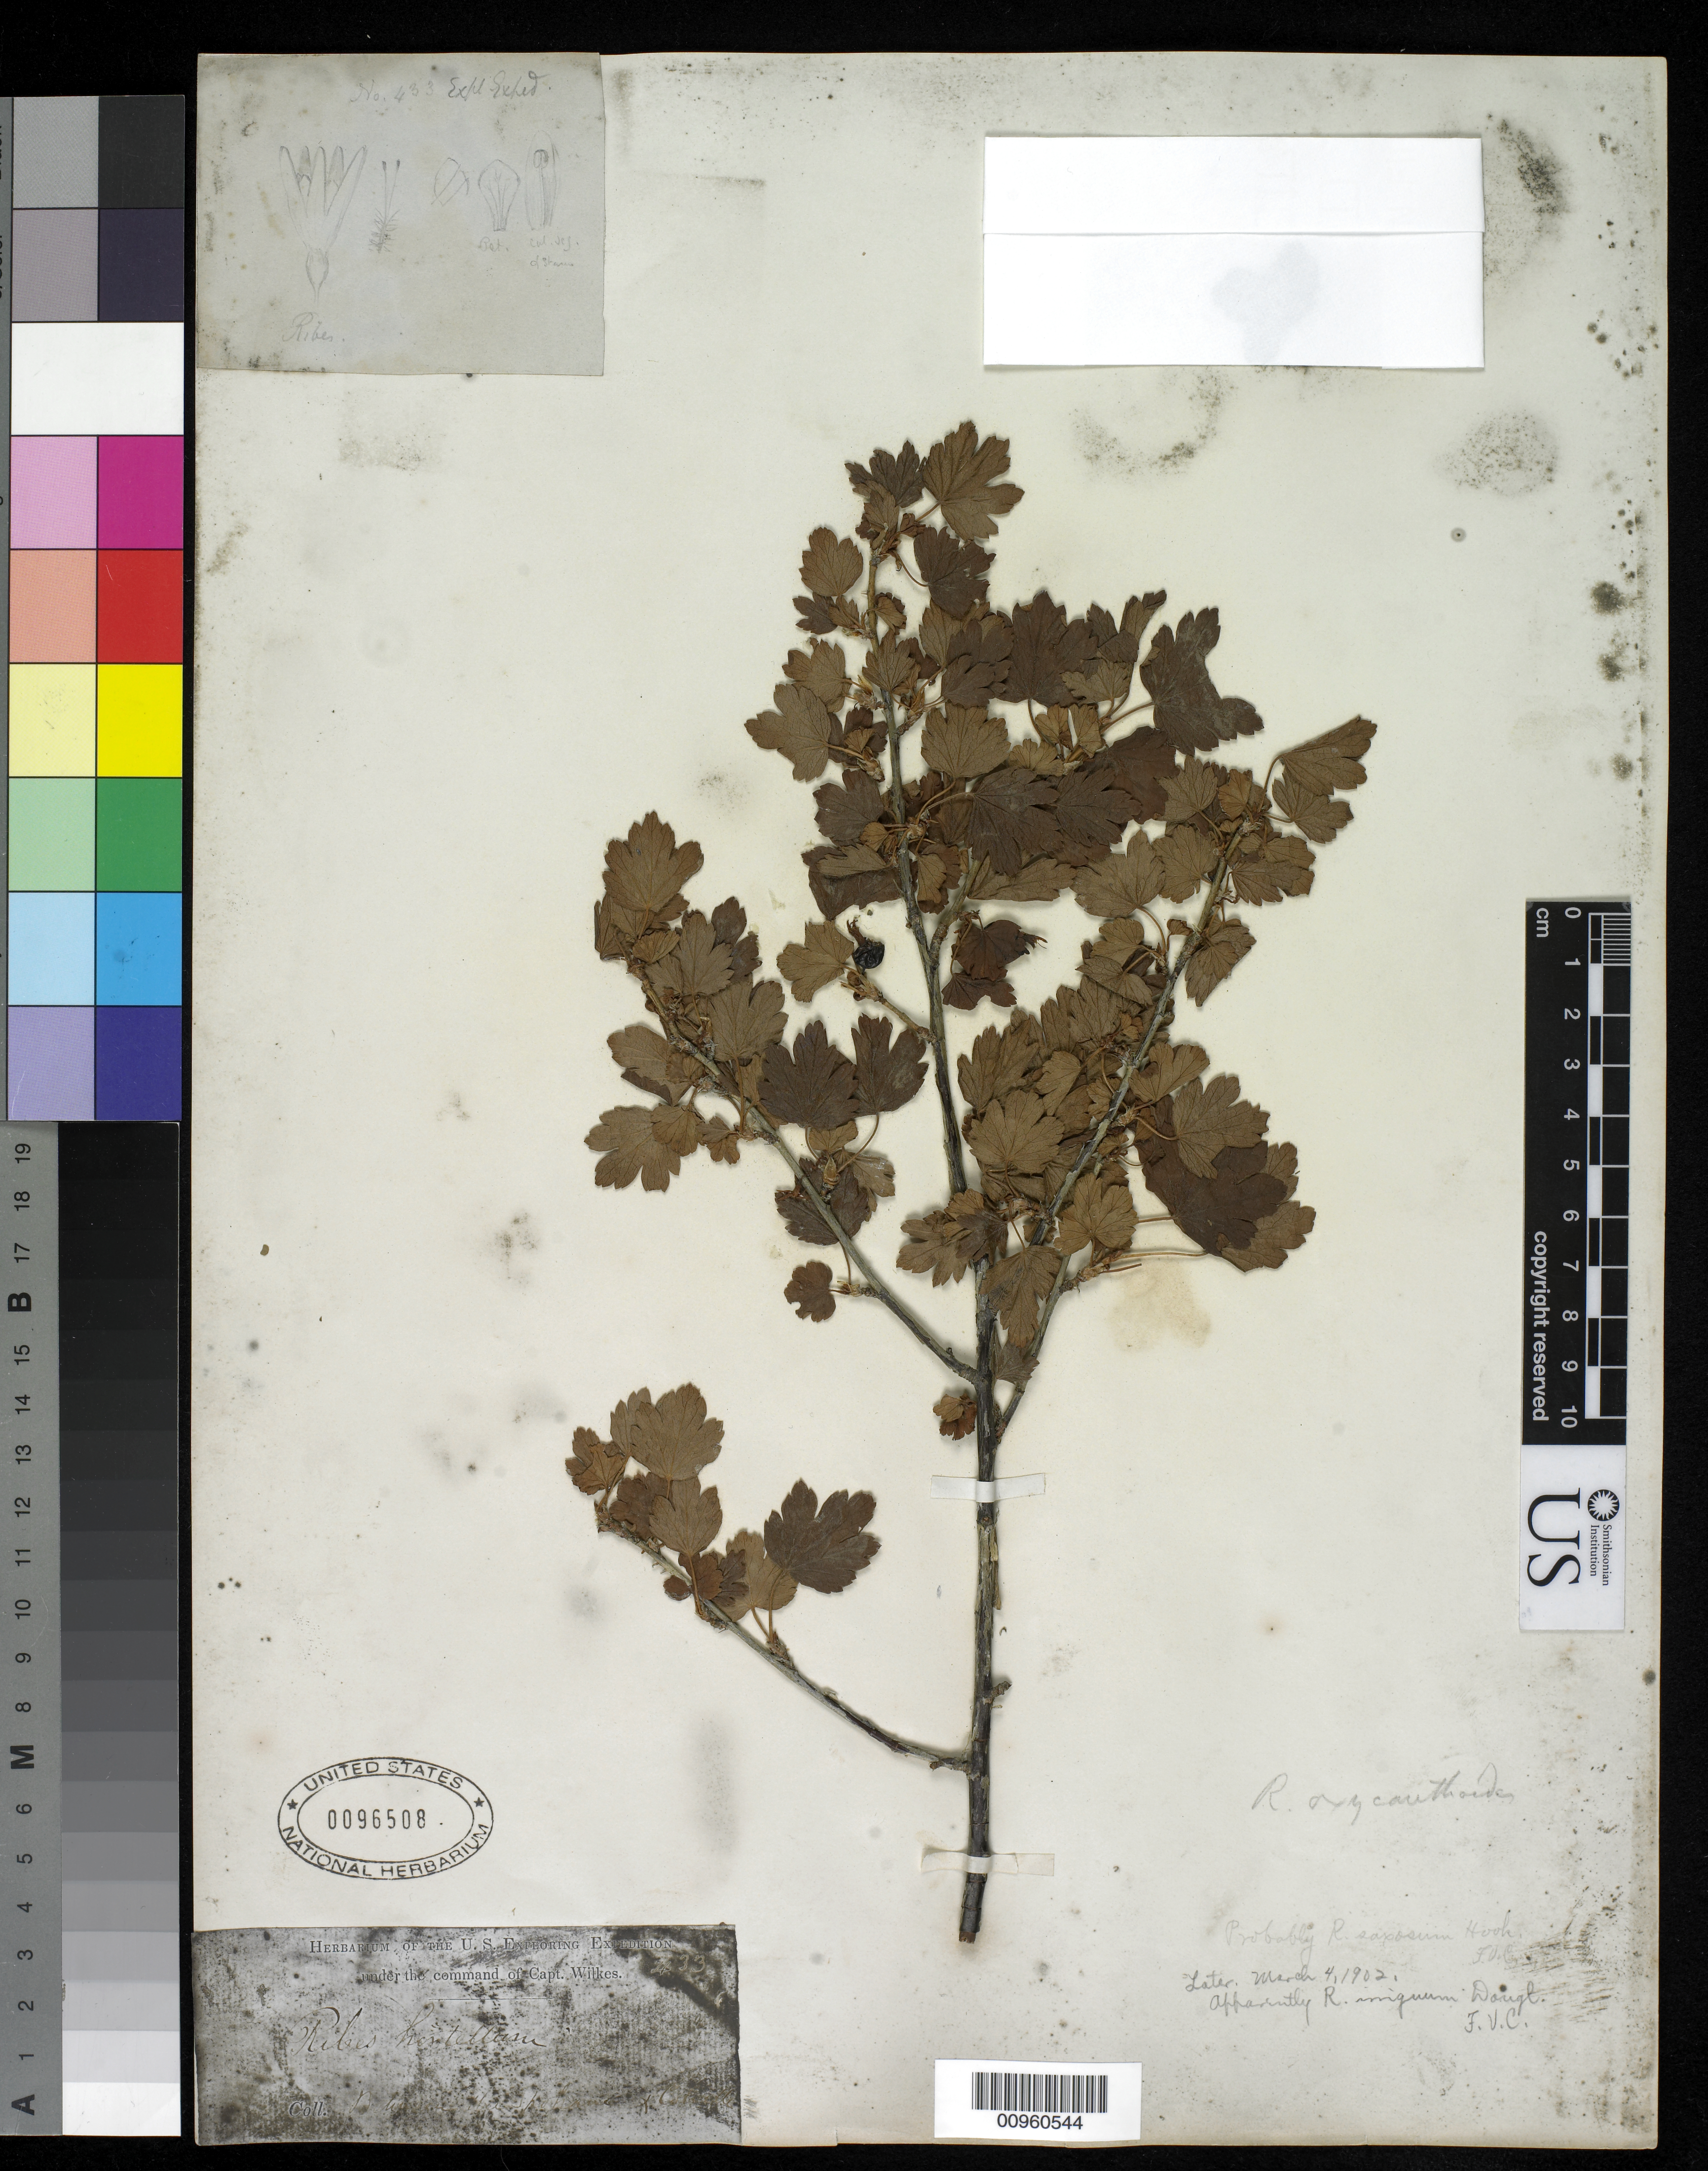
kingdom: Plantae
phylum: Tracheophyta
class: Magnoliopsida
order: Saxifragales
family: Grossulariaceae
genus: Ribes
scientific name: Ribes oxyacanthoides var. irriguum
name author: (Douglas) Jancz.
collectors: Wilkes Explor. Exped.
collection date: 1838/1842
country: United States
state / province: Washington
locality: Banks of Kooskoosee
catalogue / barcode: US 96508